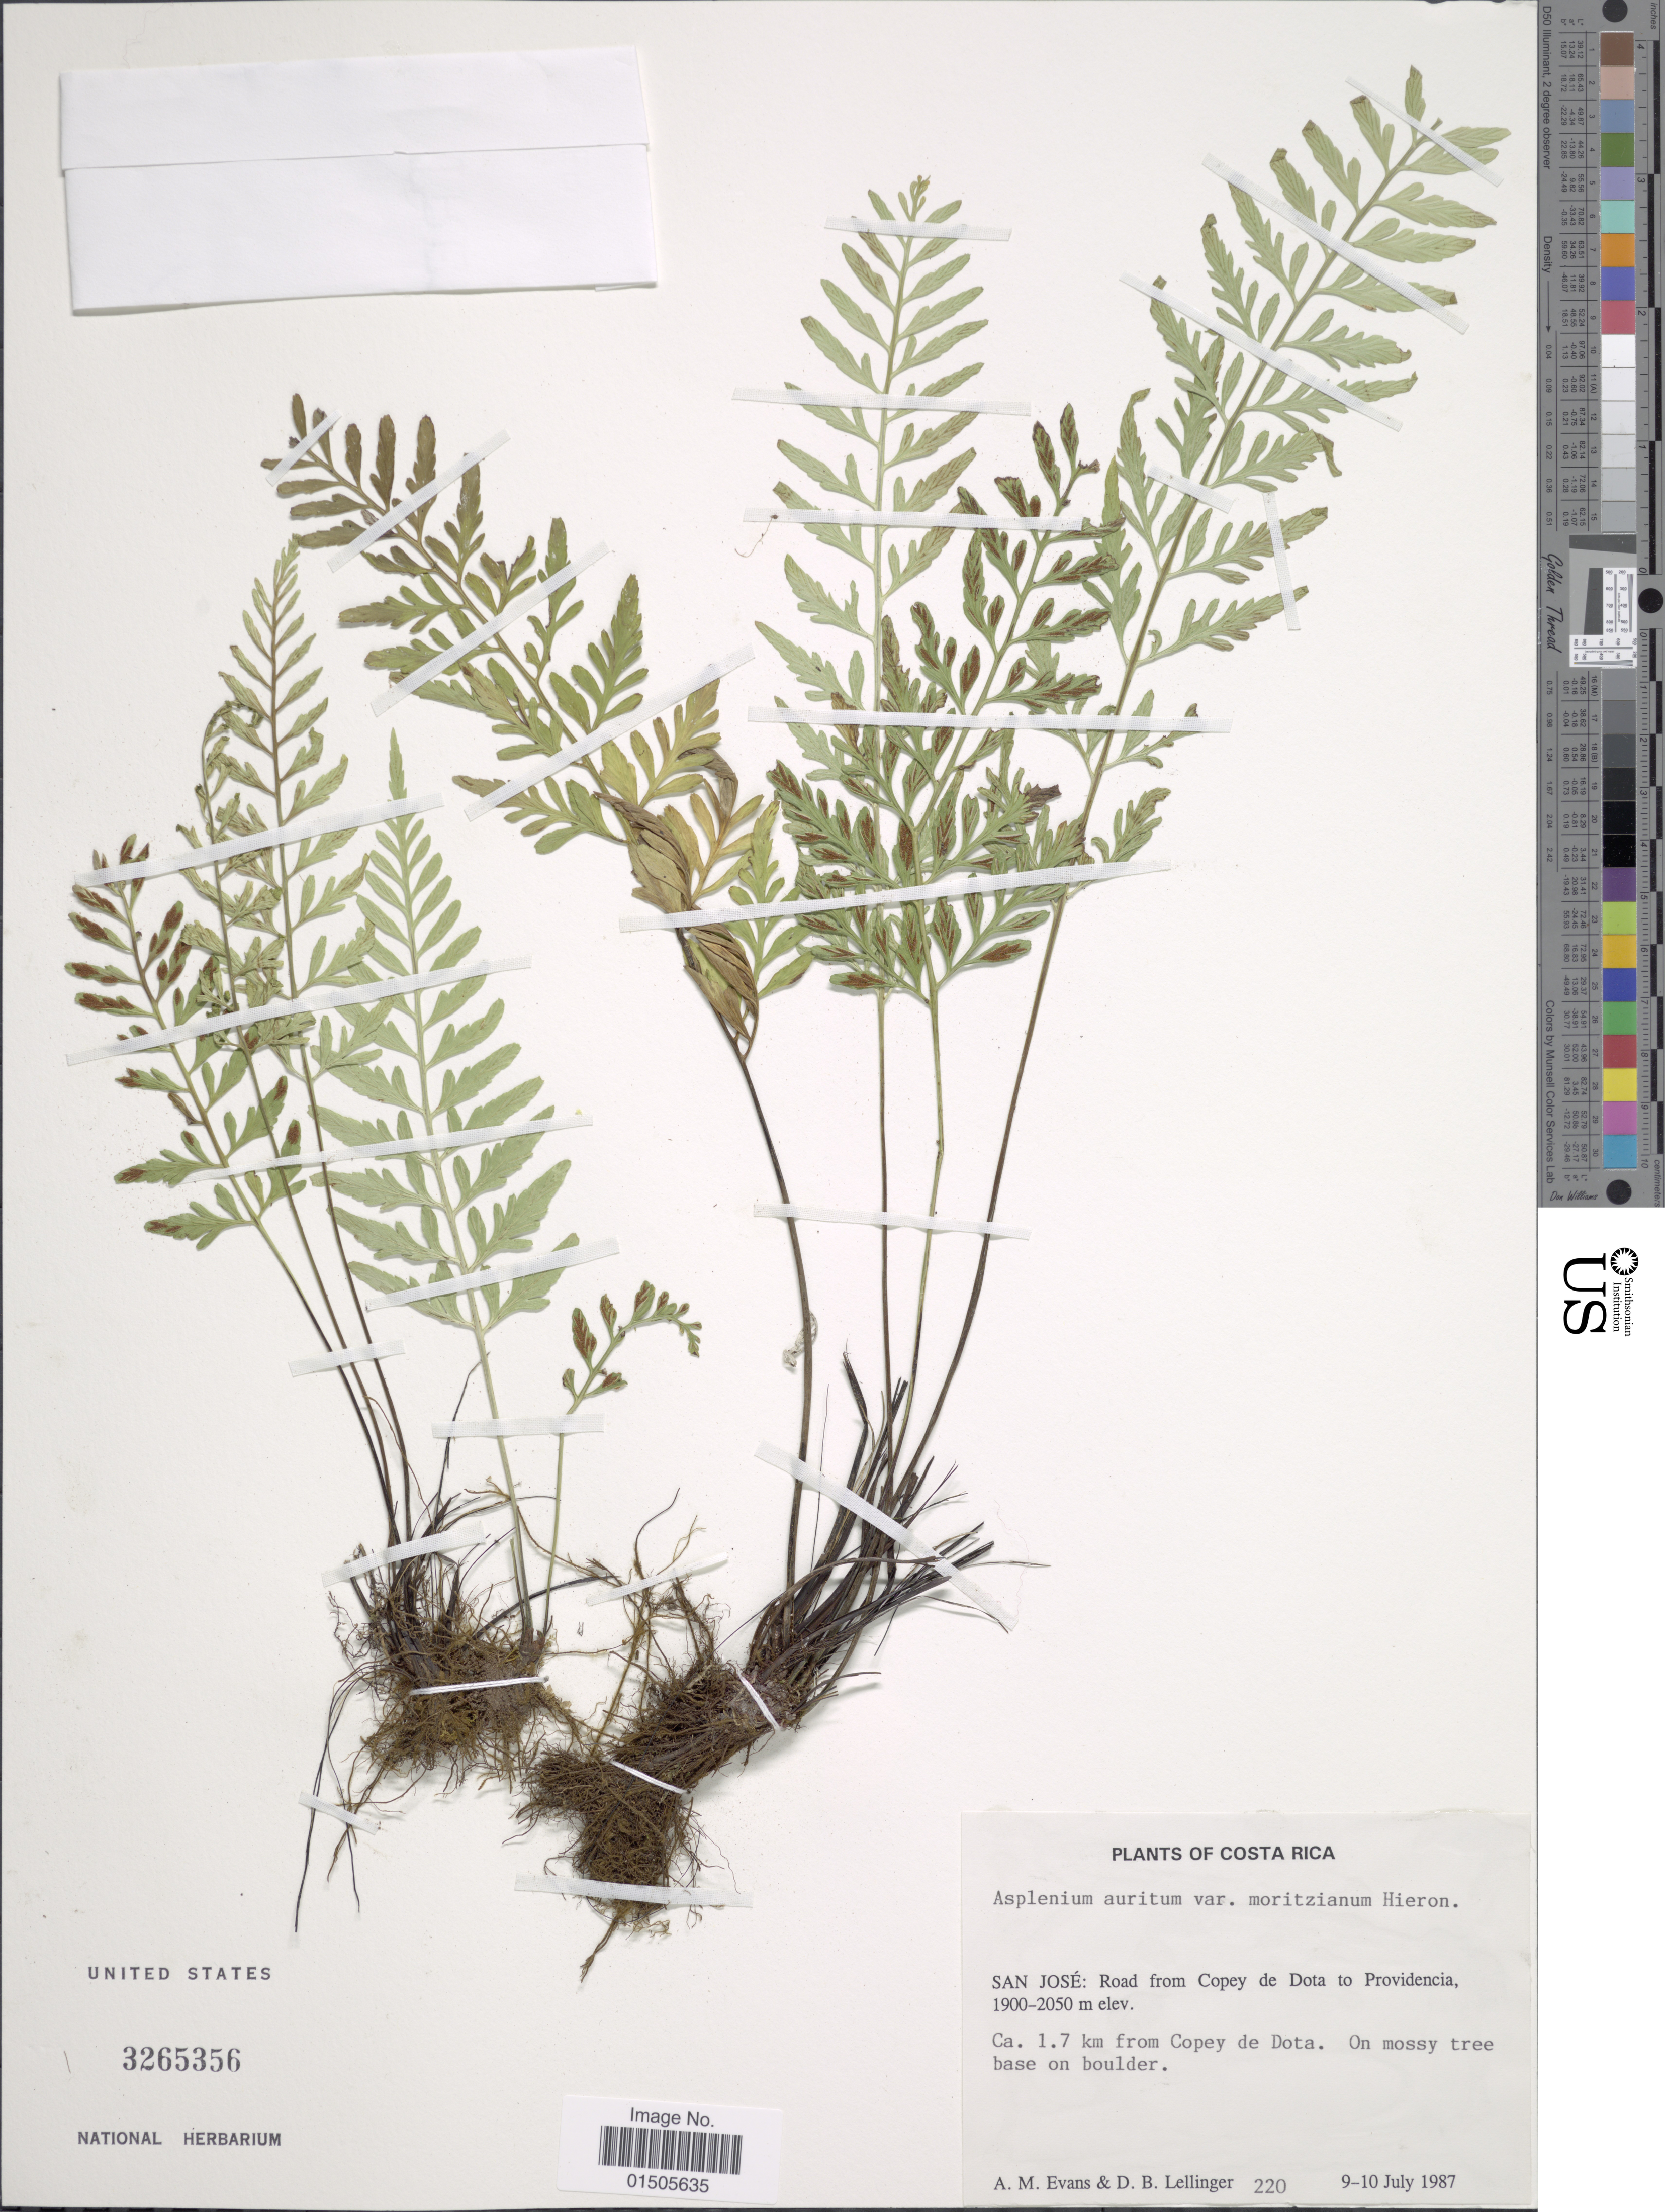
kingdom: Plantae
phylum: Tracheophyta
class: Polypodiopsida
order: Polypodiales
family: Aspleniaceae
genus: Asplenium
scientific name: Asplenium auritum var. moritzianum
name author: Hieron.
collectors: A. M. Evans & D. B. Lellinger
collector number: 220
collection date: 1987-07-09/1987-07-10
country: Costa Rica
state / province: San José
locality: Road from Copey de Dota to Provendencia, ca 1.7 km from Copey de Dota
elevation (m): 1900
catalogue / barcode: US 3265356